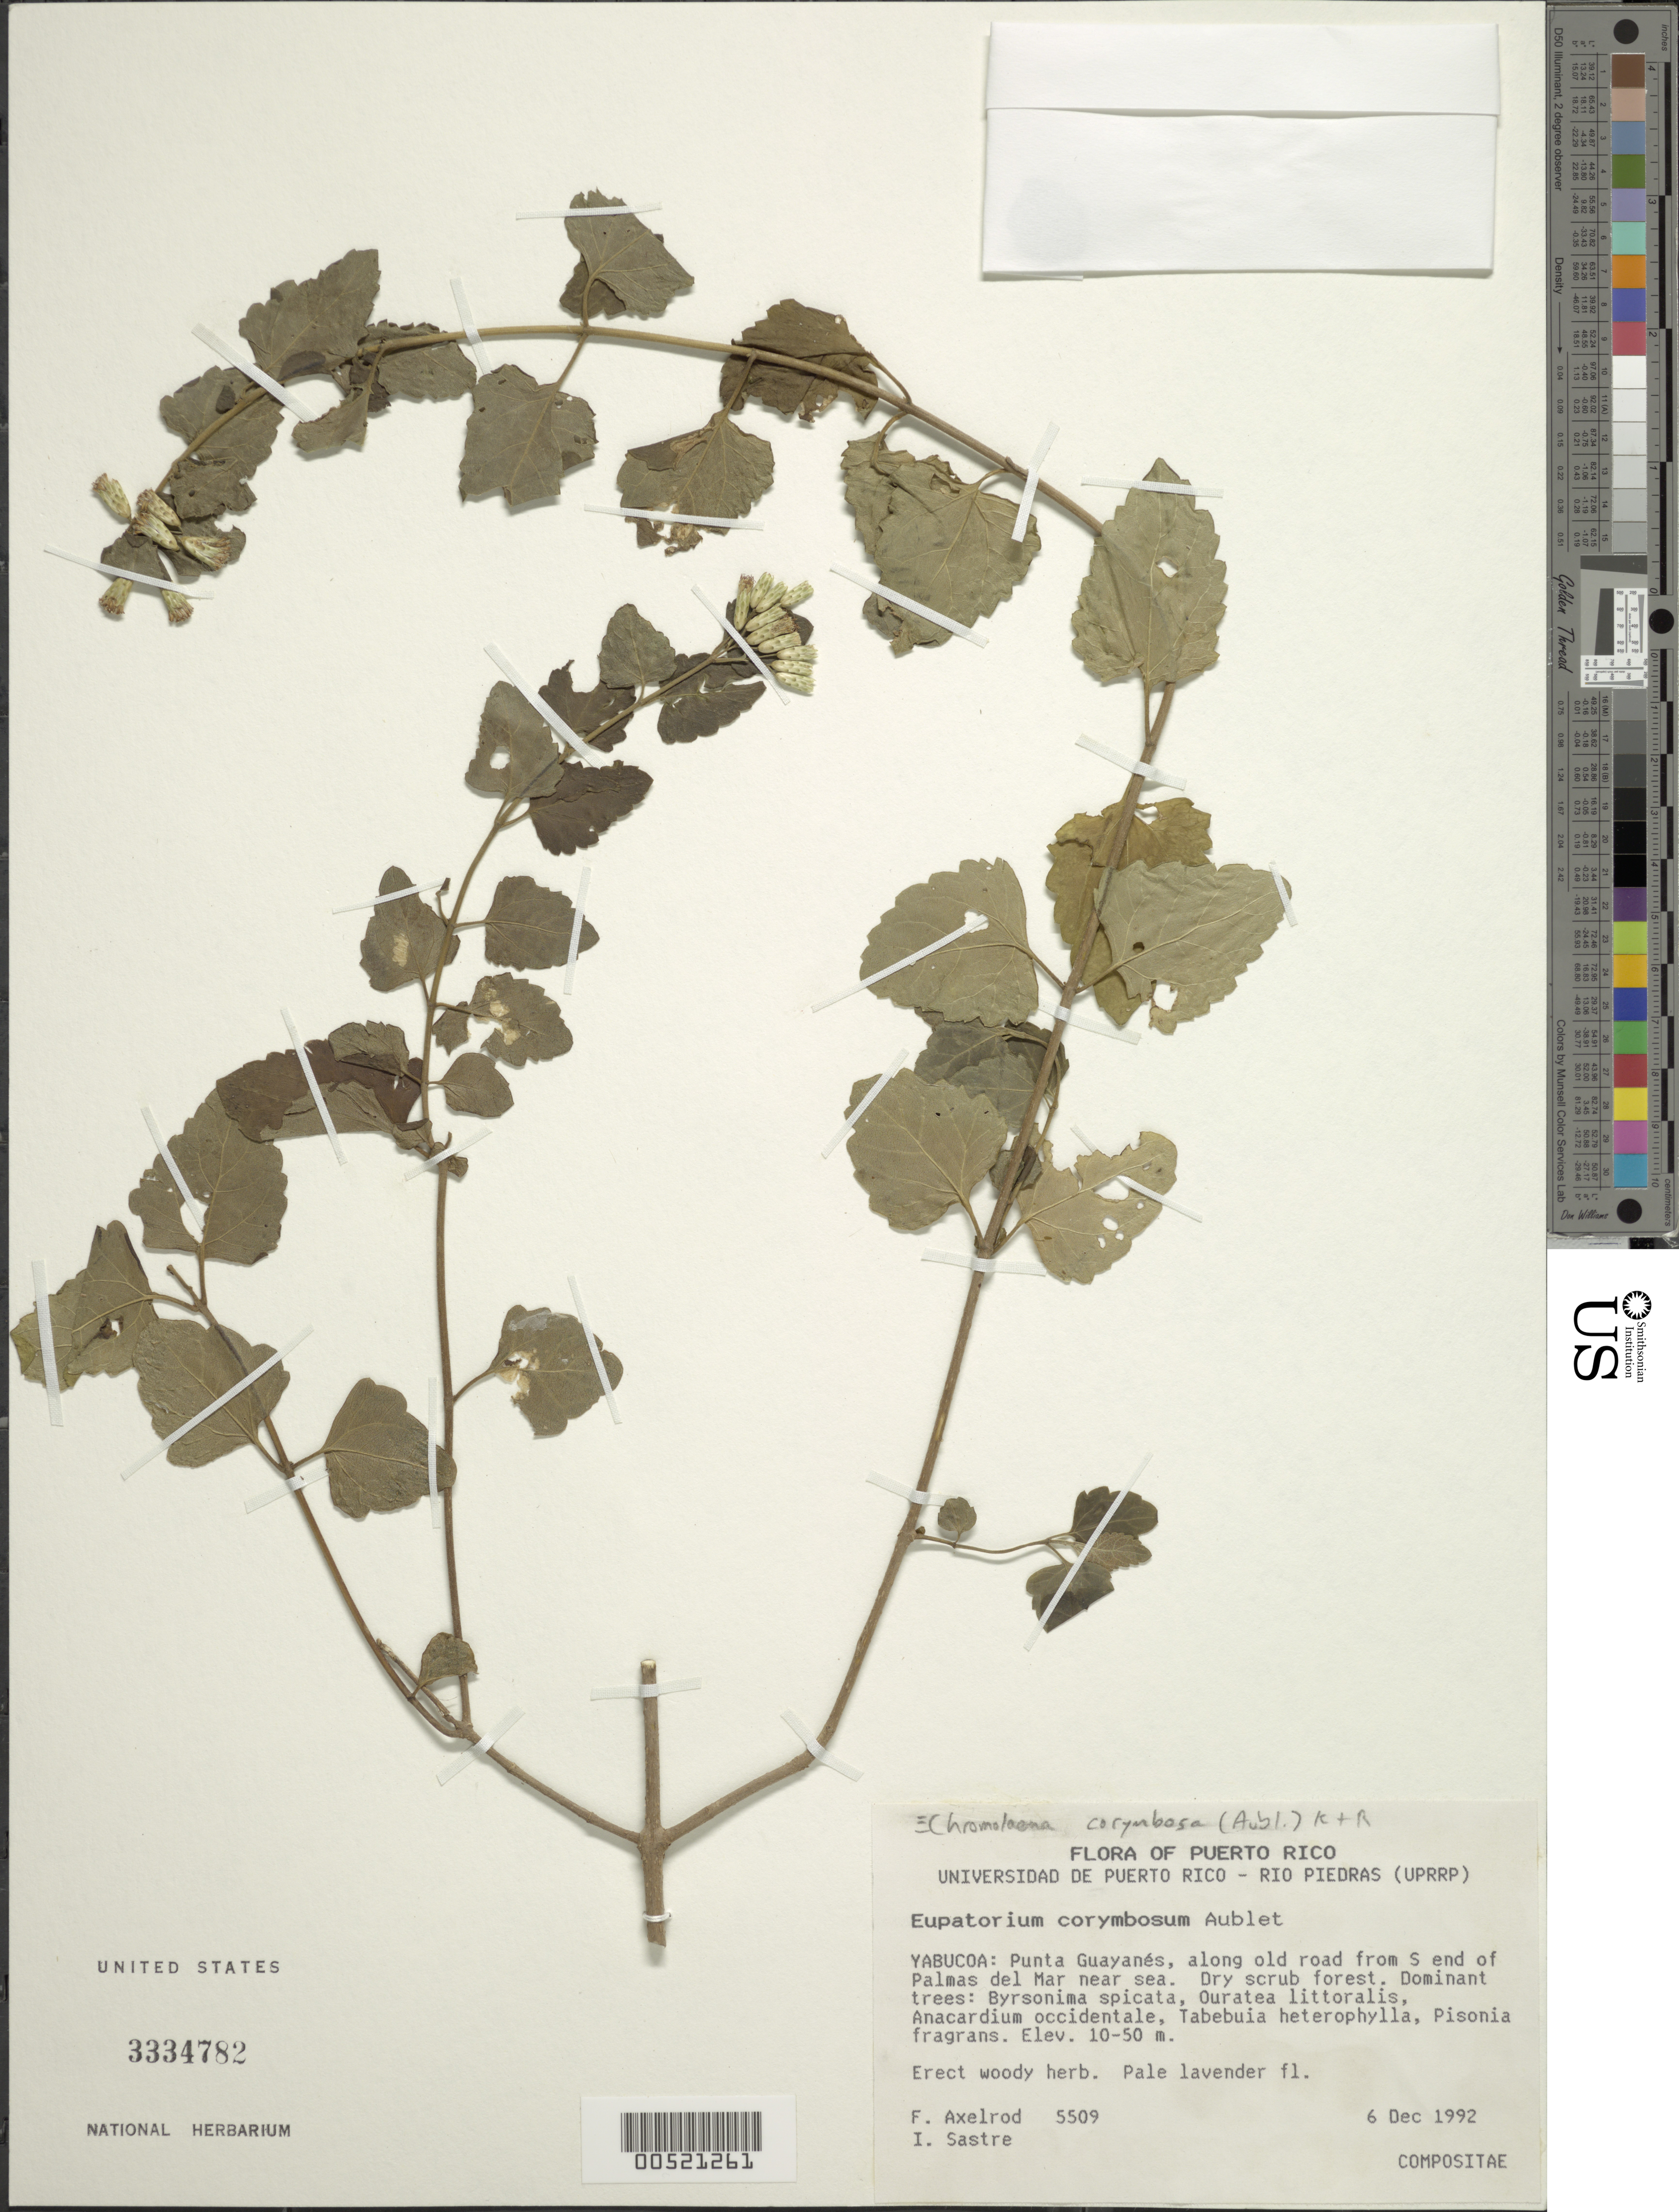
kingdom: Plantae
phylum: Tracheophyta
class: Magnoliopsida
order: Asterales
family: Asteraceae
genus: Chromolaena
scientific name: Chromolaena corymbosa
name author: (Aubl.) R.M. King & H. Rob.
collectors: F. S. Axelrod & I. Sastre-de Jesús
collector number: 5509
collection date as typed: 06 Dec 1992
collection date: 1992-12-06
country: Puerto Rico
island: Greater Antilles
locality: Yabucoa: Punta Guayanés, along old road from S end of Palmas del Mar near sea.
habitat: Dry scrub forest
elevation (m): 10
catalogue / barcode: US 3334782